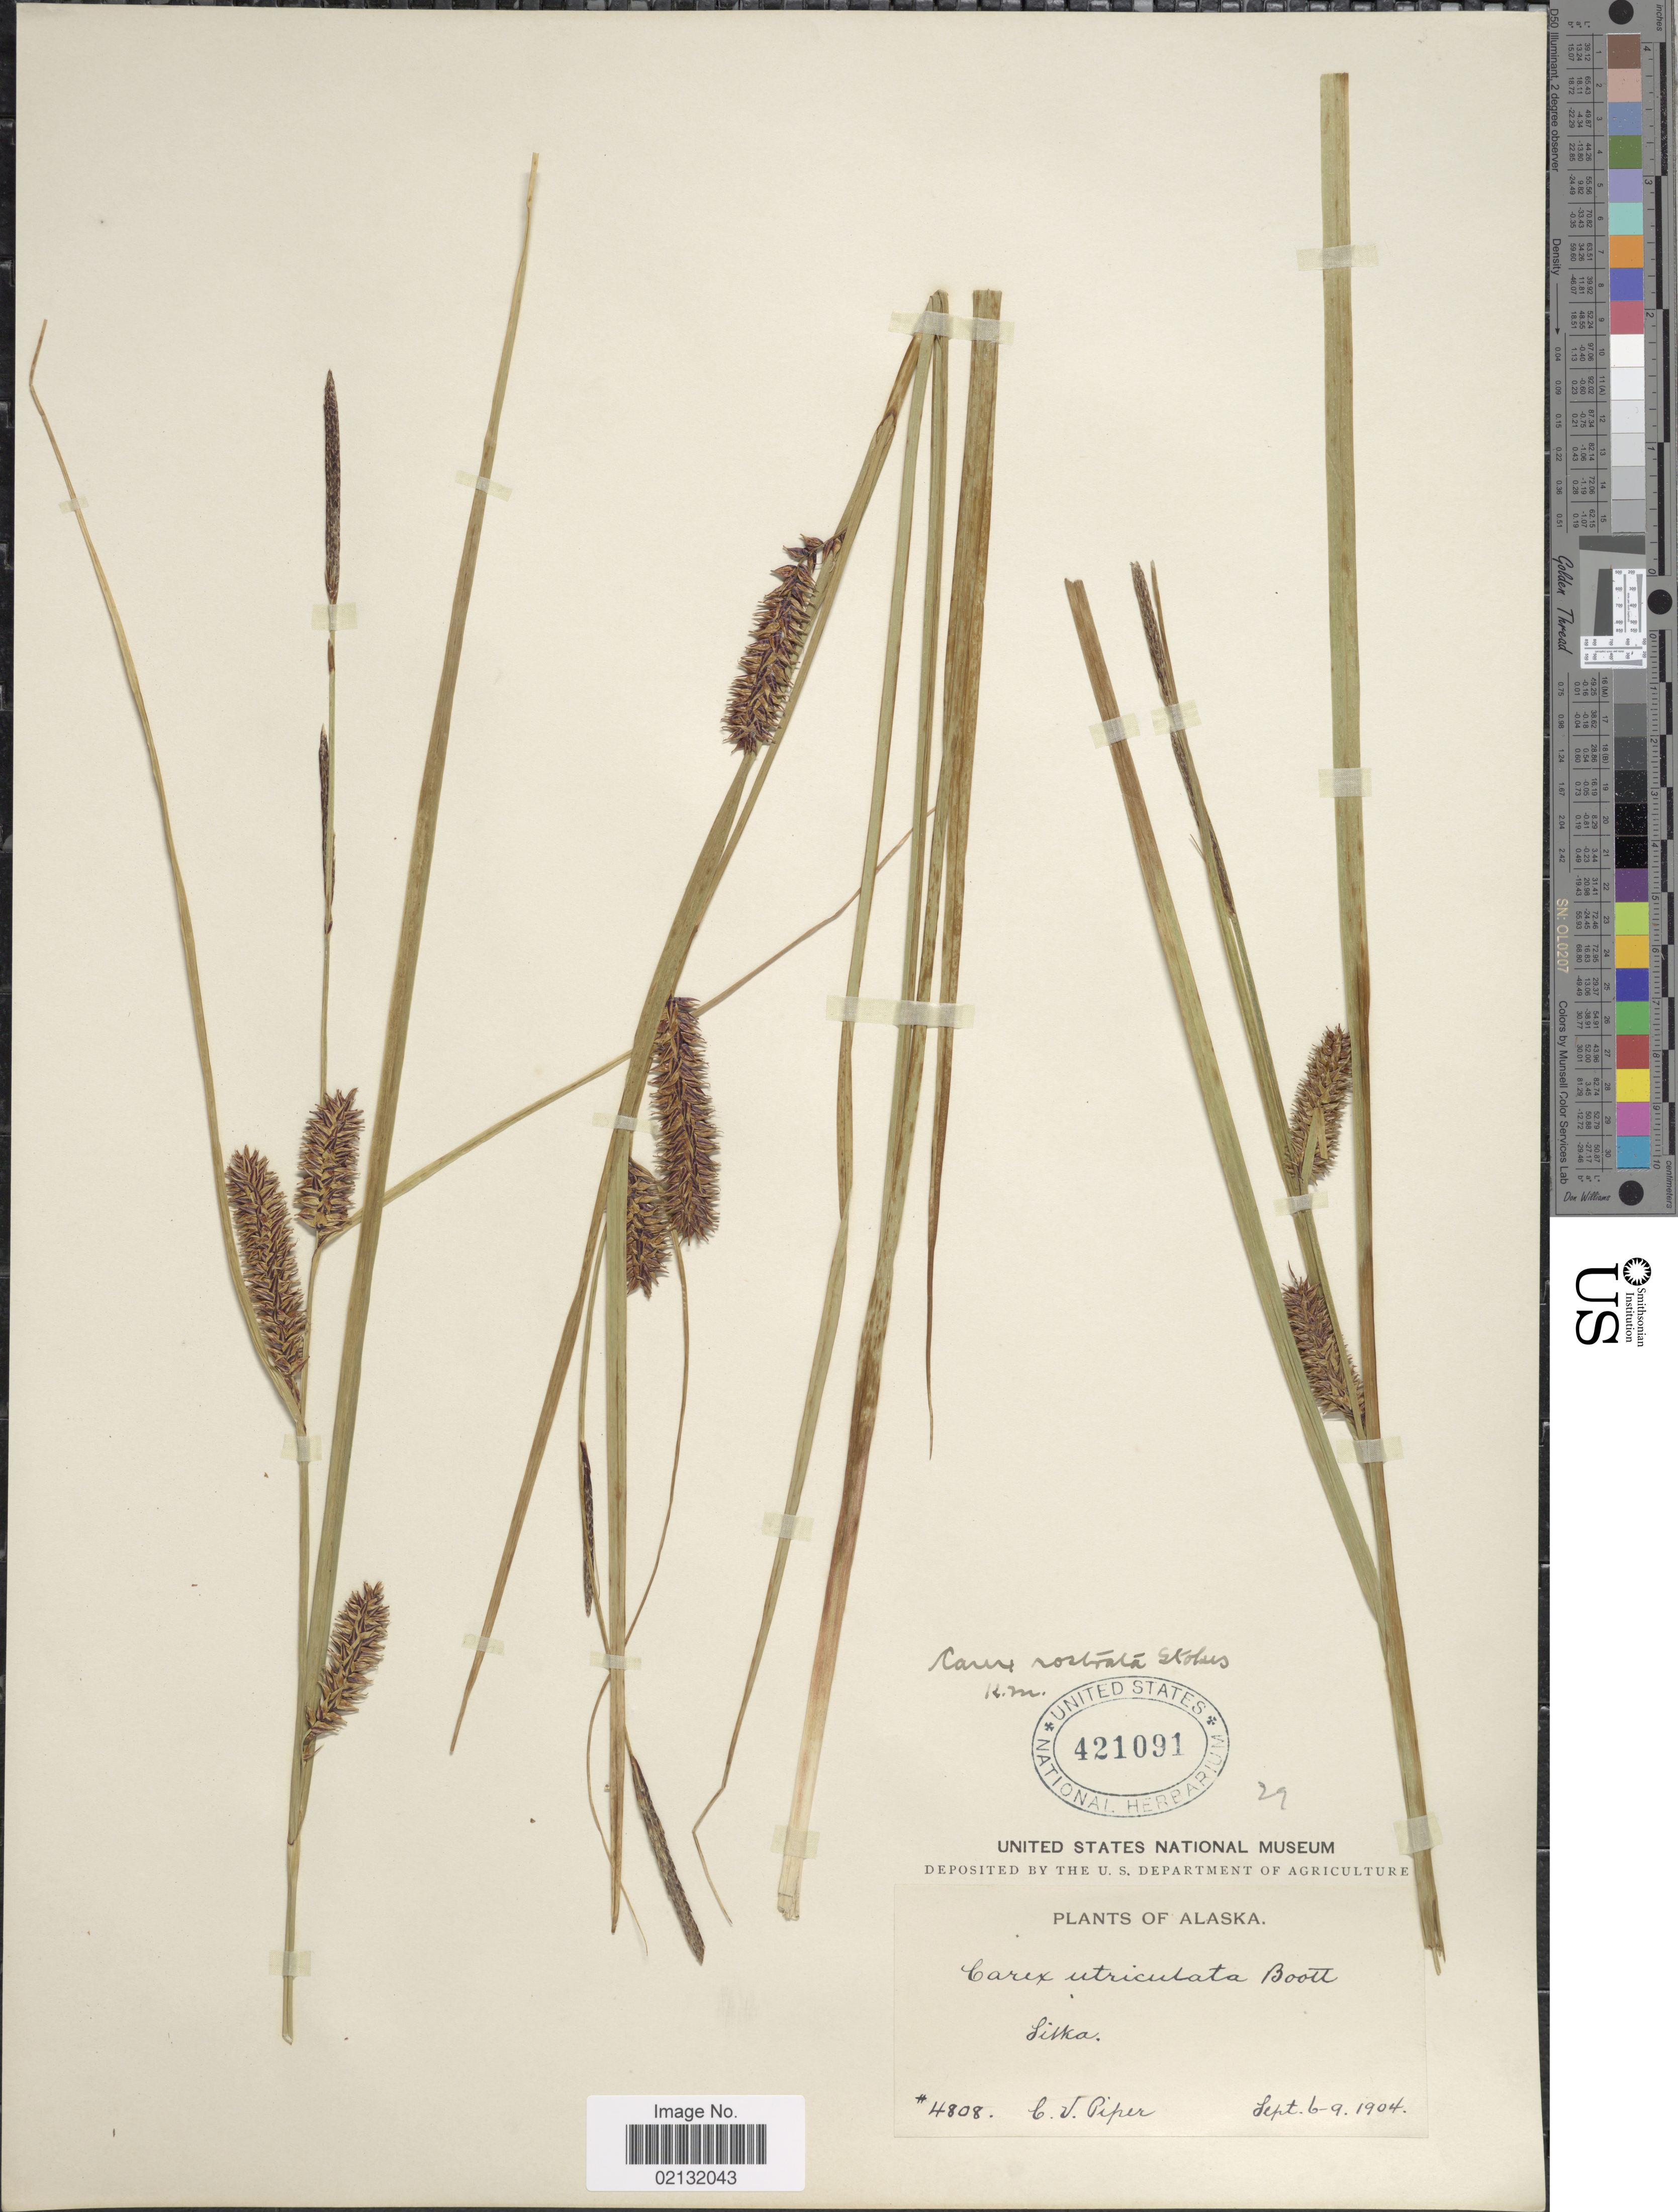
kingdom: Plantae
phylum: Tracheophyta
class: Liliopsida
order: Poales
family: Cyperaceae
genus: Carex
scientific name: Carex rostrata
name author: Stokes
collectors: C. V. Piper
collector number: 4808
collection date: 1904-09-06/1904-09-09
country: United States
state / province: Alaska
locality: Sitka.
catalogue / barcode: US 421091